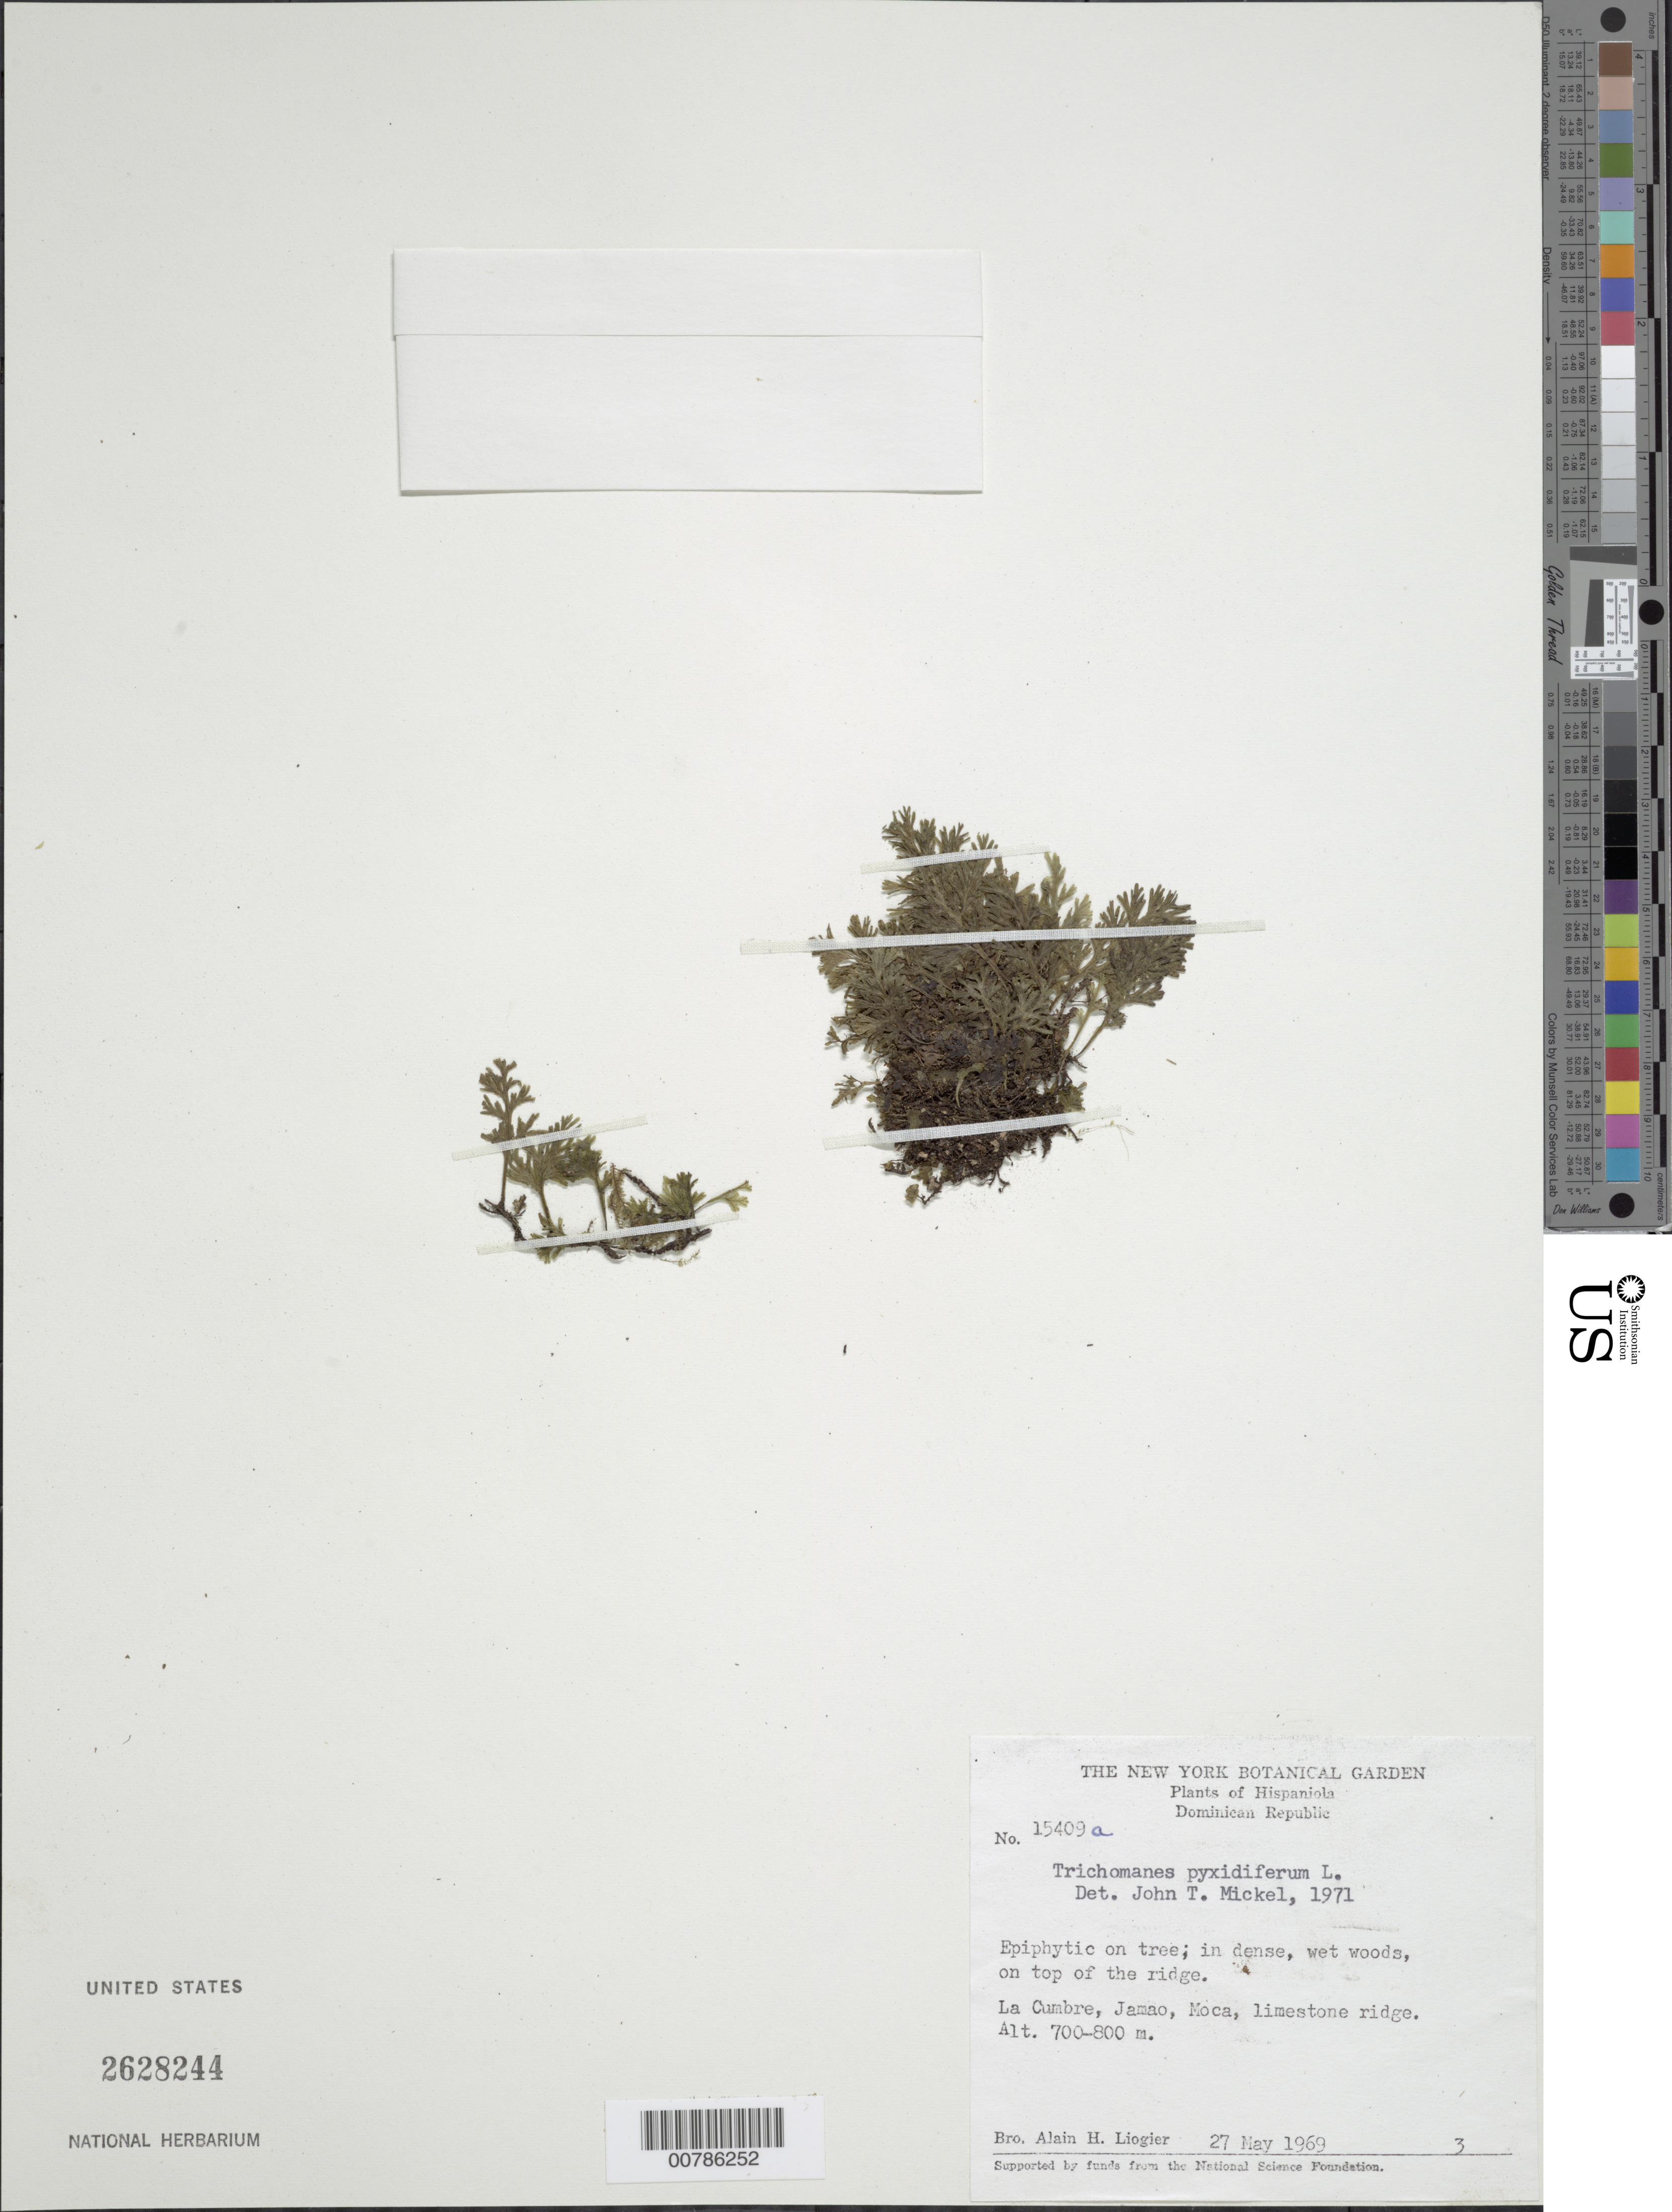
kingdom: Plantae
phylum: Tracheophyta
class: Polypodiopsida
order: Hymenophyllales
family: Hymenophyllaceae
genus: Polyphlebium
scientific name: Polyphlebium pyxidiferum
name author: (L.) Ebihara & Dubuisson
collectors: A. H. Liogier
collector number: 15409a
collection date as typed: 27 May 1969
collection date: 1969-05-27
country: Dominican Republic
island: Hispaniola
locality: La Cumbre, Jamao, Moca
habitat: Limestone ridge; on tree in dense wet woods on top of ridge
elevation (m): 700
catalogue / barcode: US 2628244